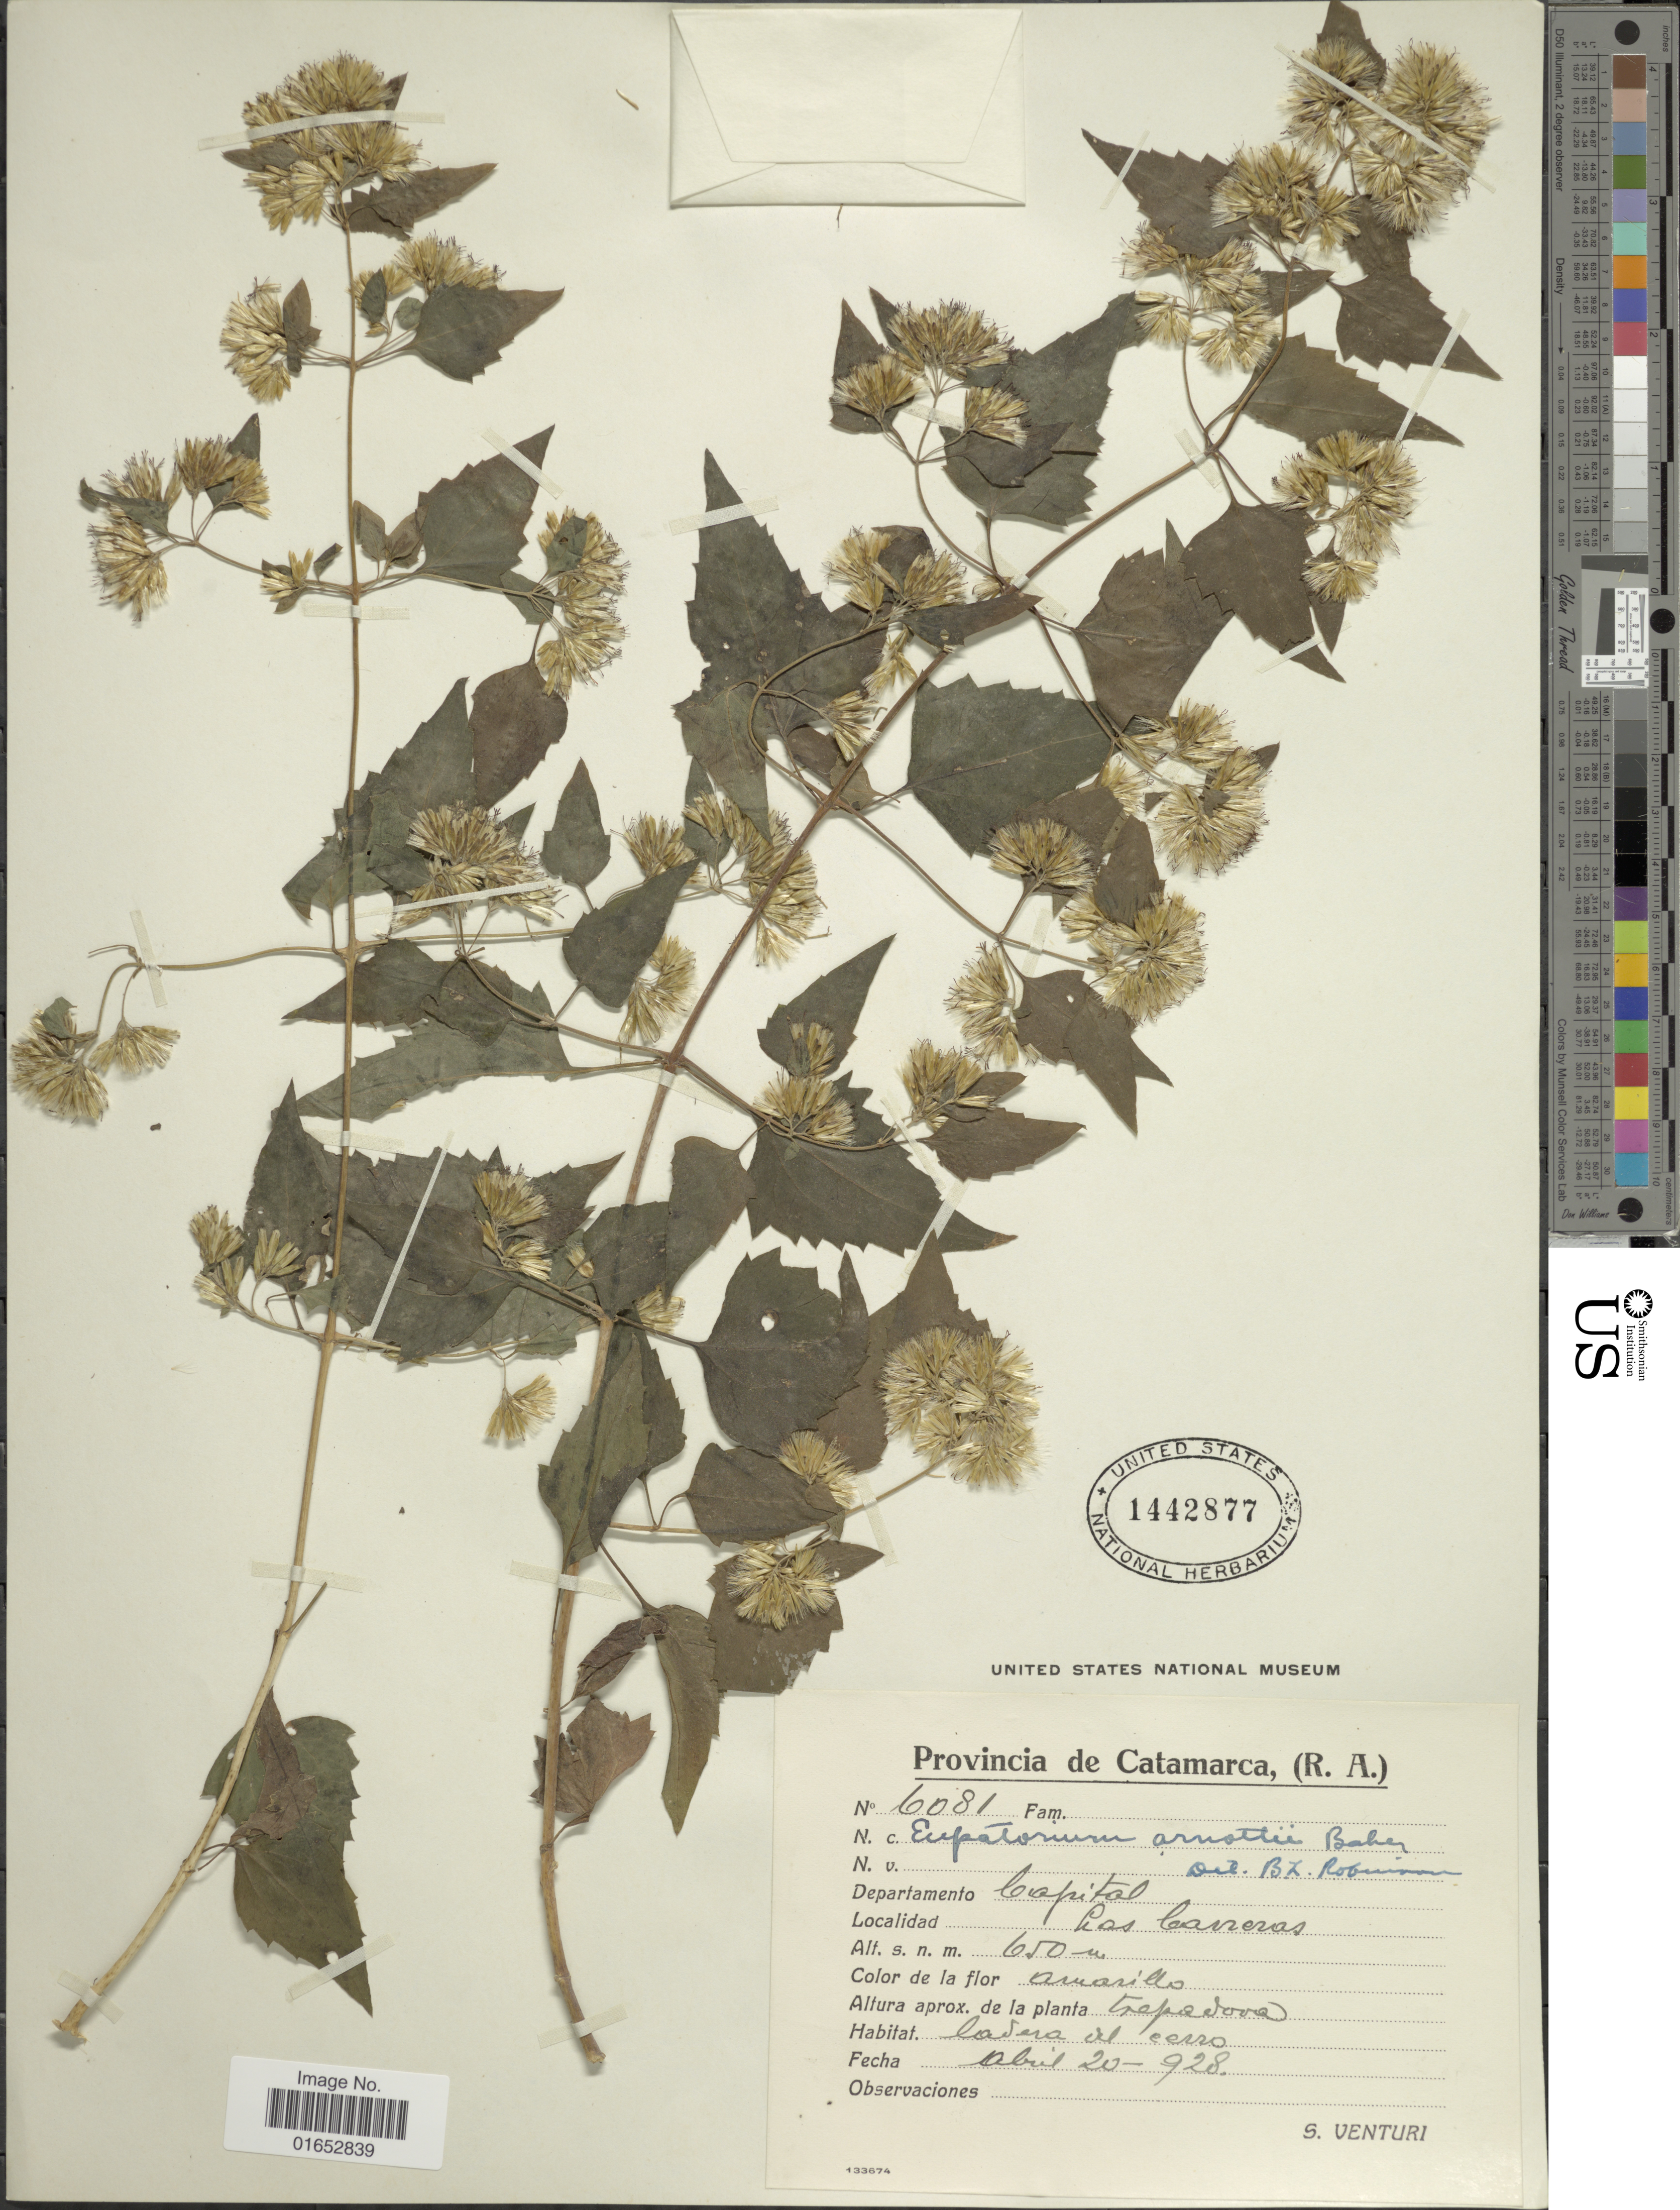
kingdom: Plantae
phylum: Tracheophyta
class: Magnoliopsida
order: Asterales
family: Asteraceae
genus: Austrobrickellia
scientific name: Austrobrickellia arnottii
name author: (Baker) R.M. King & H. Rob.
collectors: S. Venturi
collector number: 6081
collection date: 1928-04-20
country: Argentina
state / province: Catamarca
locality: (R.A.), Departamento Capital, Las Cavieras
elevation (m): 650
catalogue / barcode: US 1442877